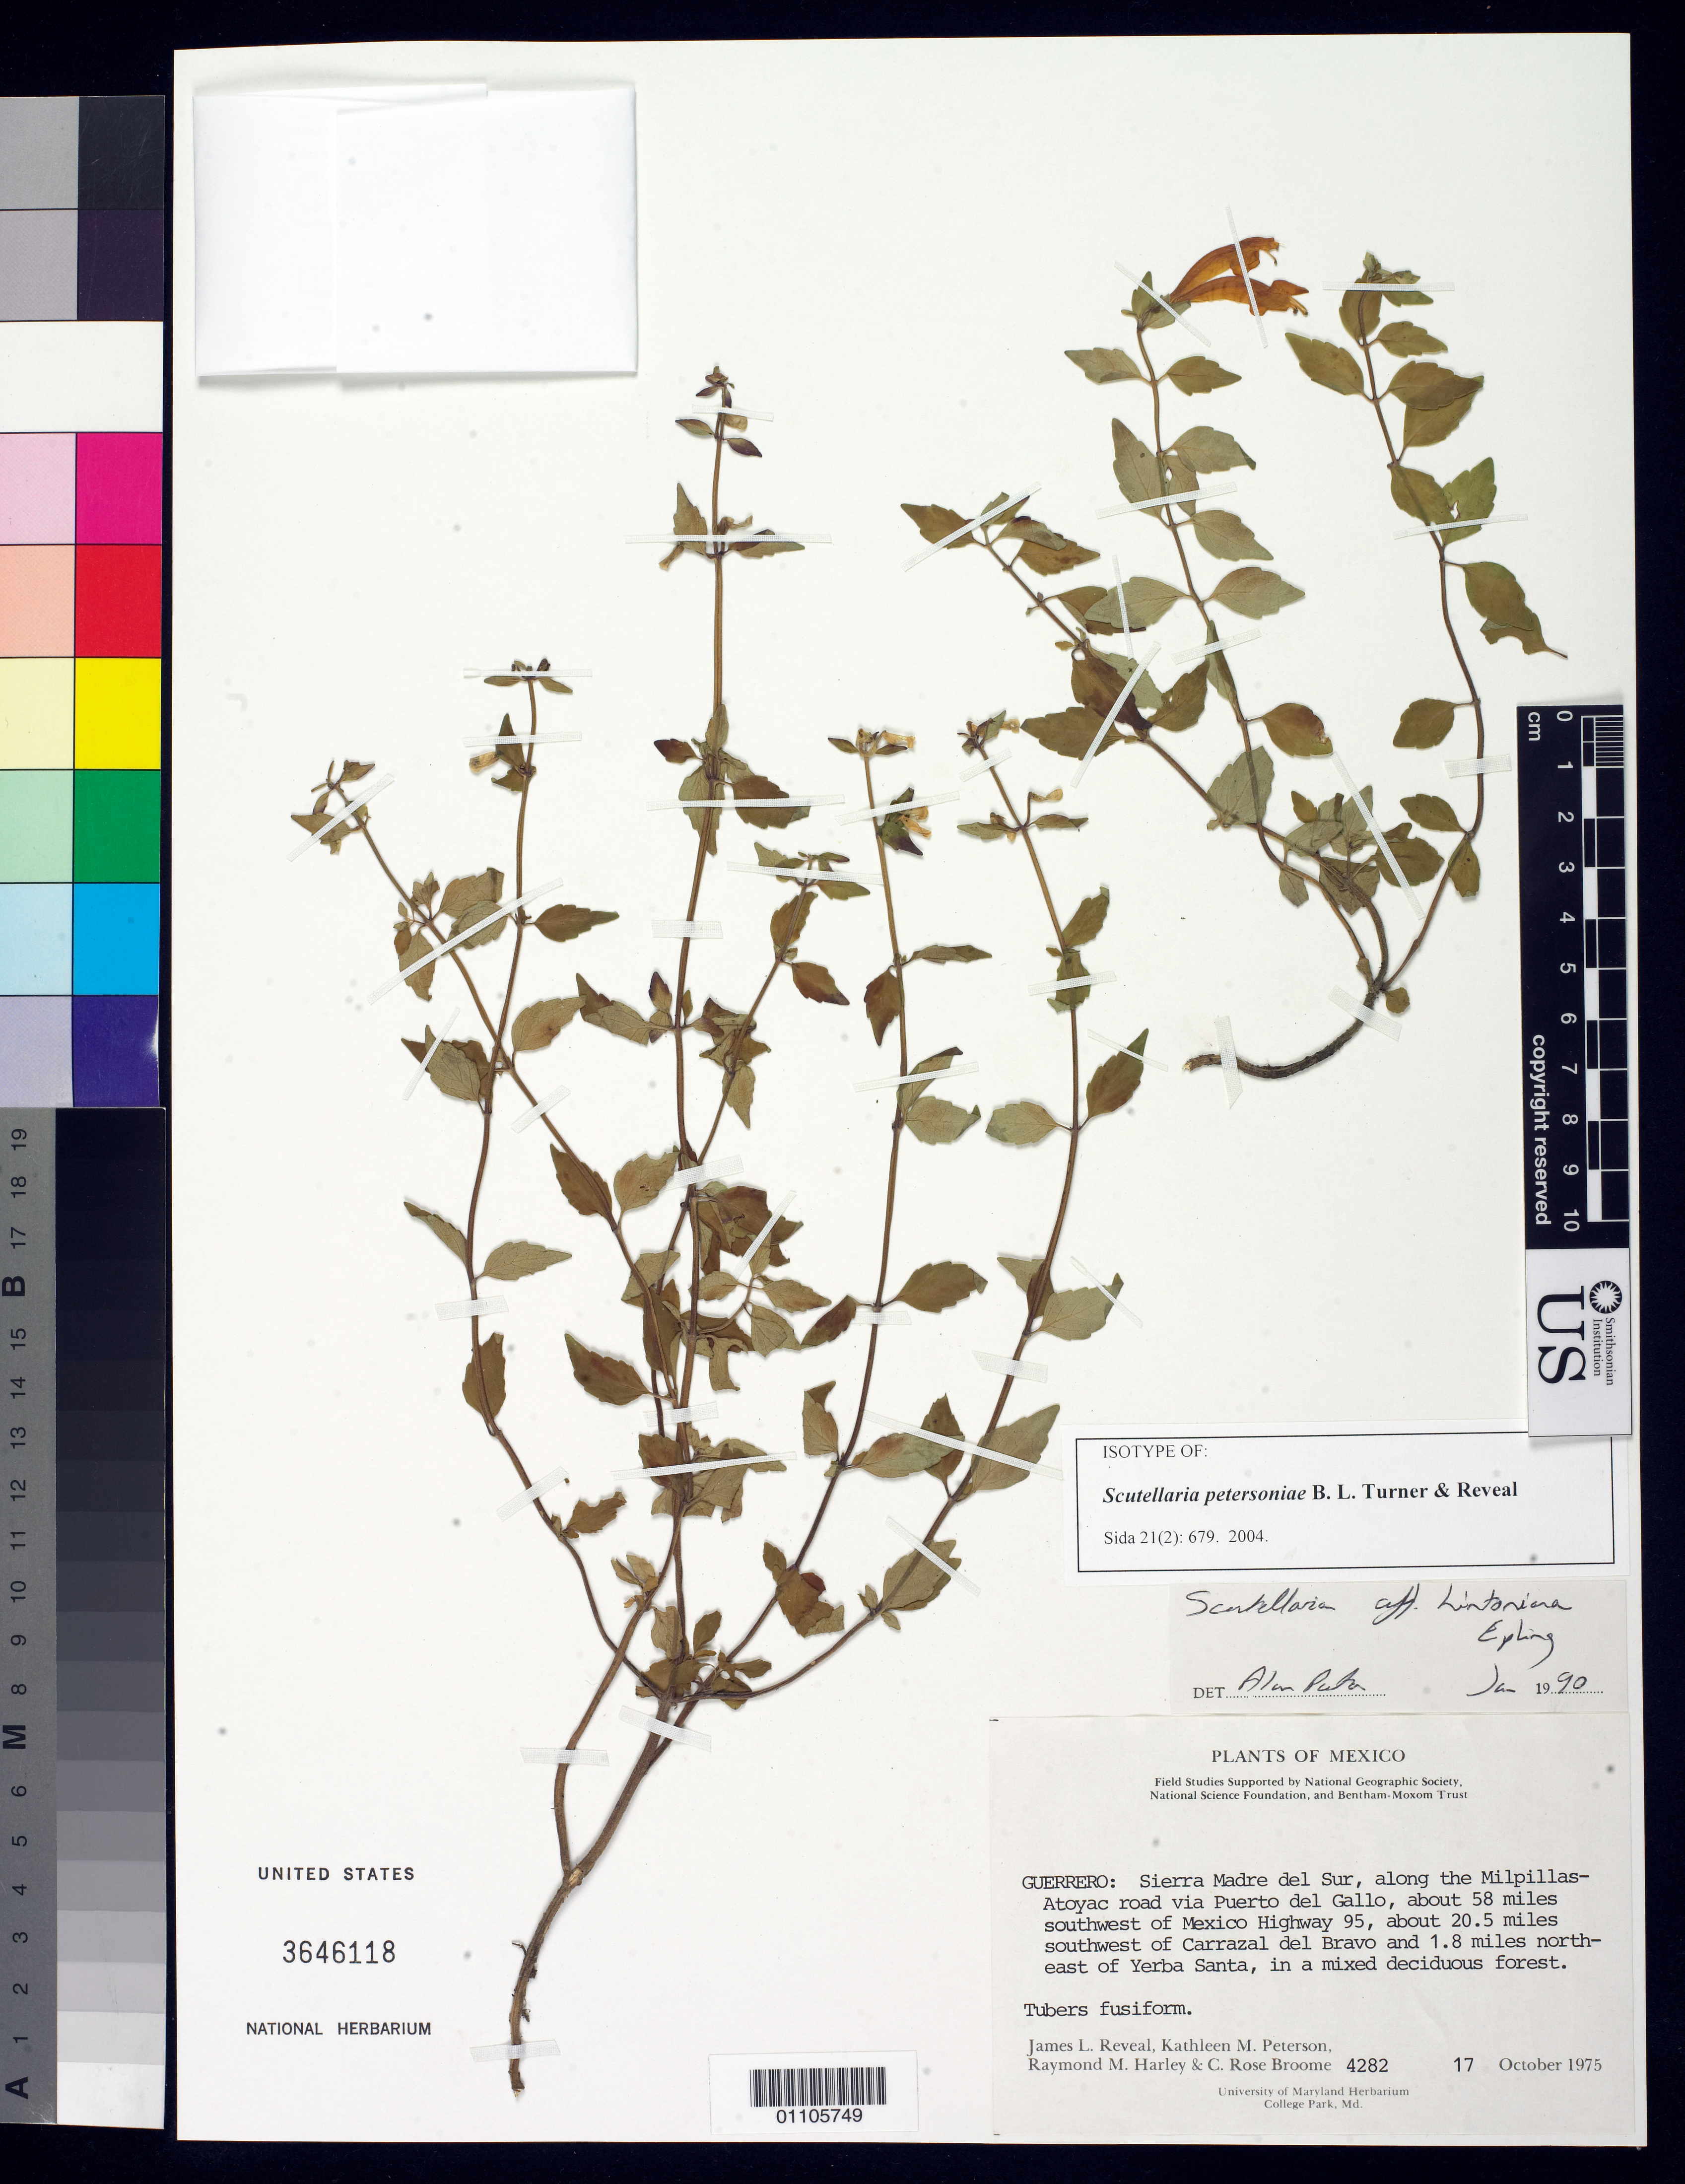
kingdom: Plantae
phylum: Tracheophyta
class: Magnoliopsida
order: Lamiales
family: Lamiaceae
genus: Scutellaria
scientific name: Scutellaria petersoniae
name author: B.L. Turner & Reveal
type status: Isotype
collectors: J. L. Reveal, K. Peterson, R. M. Harley & C. R. Broome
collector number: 4282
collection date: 1975-10-17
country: Mexico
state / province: Guerrero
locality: Guerrero: Sierra Madre del Sur, along the Milpillas-Atoyac road via Puerto del Gallo, about 58 miles southwest of Mexico Highway 95, about 20.5 miles southwest of Carrazal del Bravo and 1.8 miles northeast of Yerba Santa,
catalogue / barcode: US 3646118